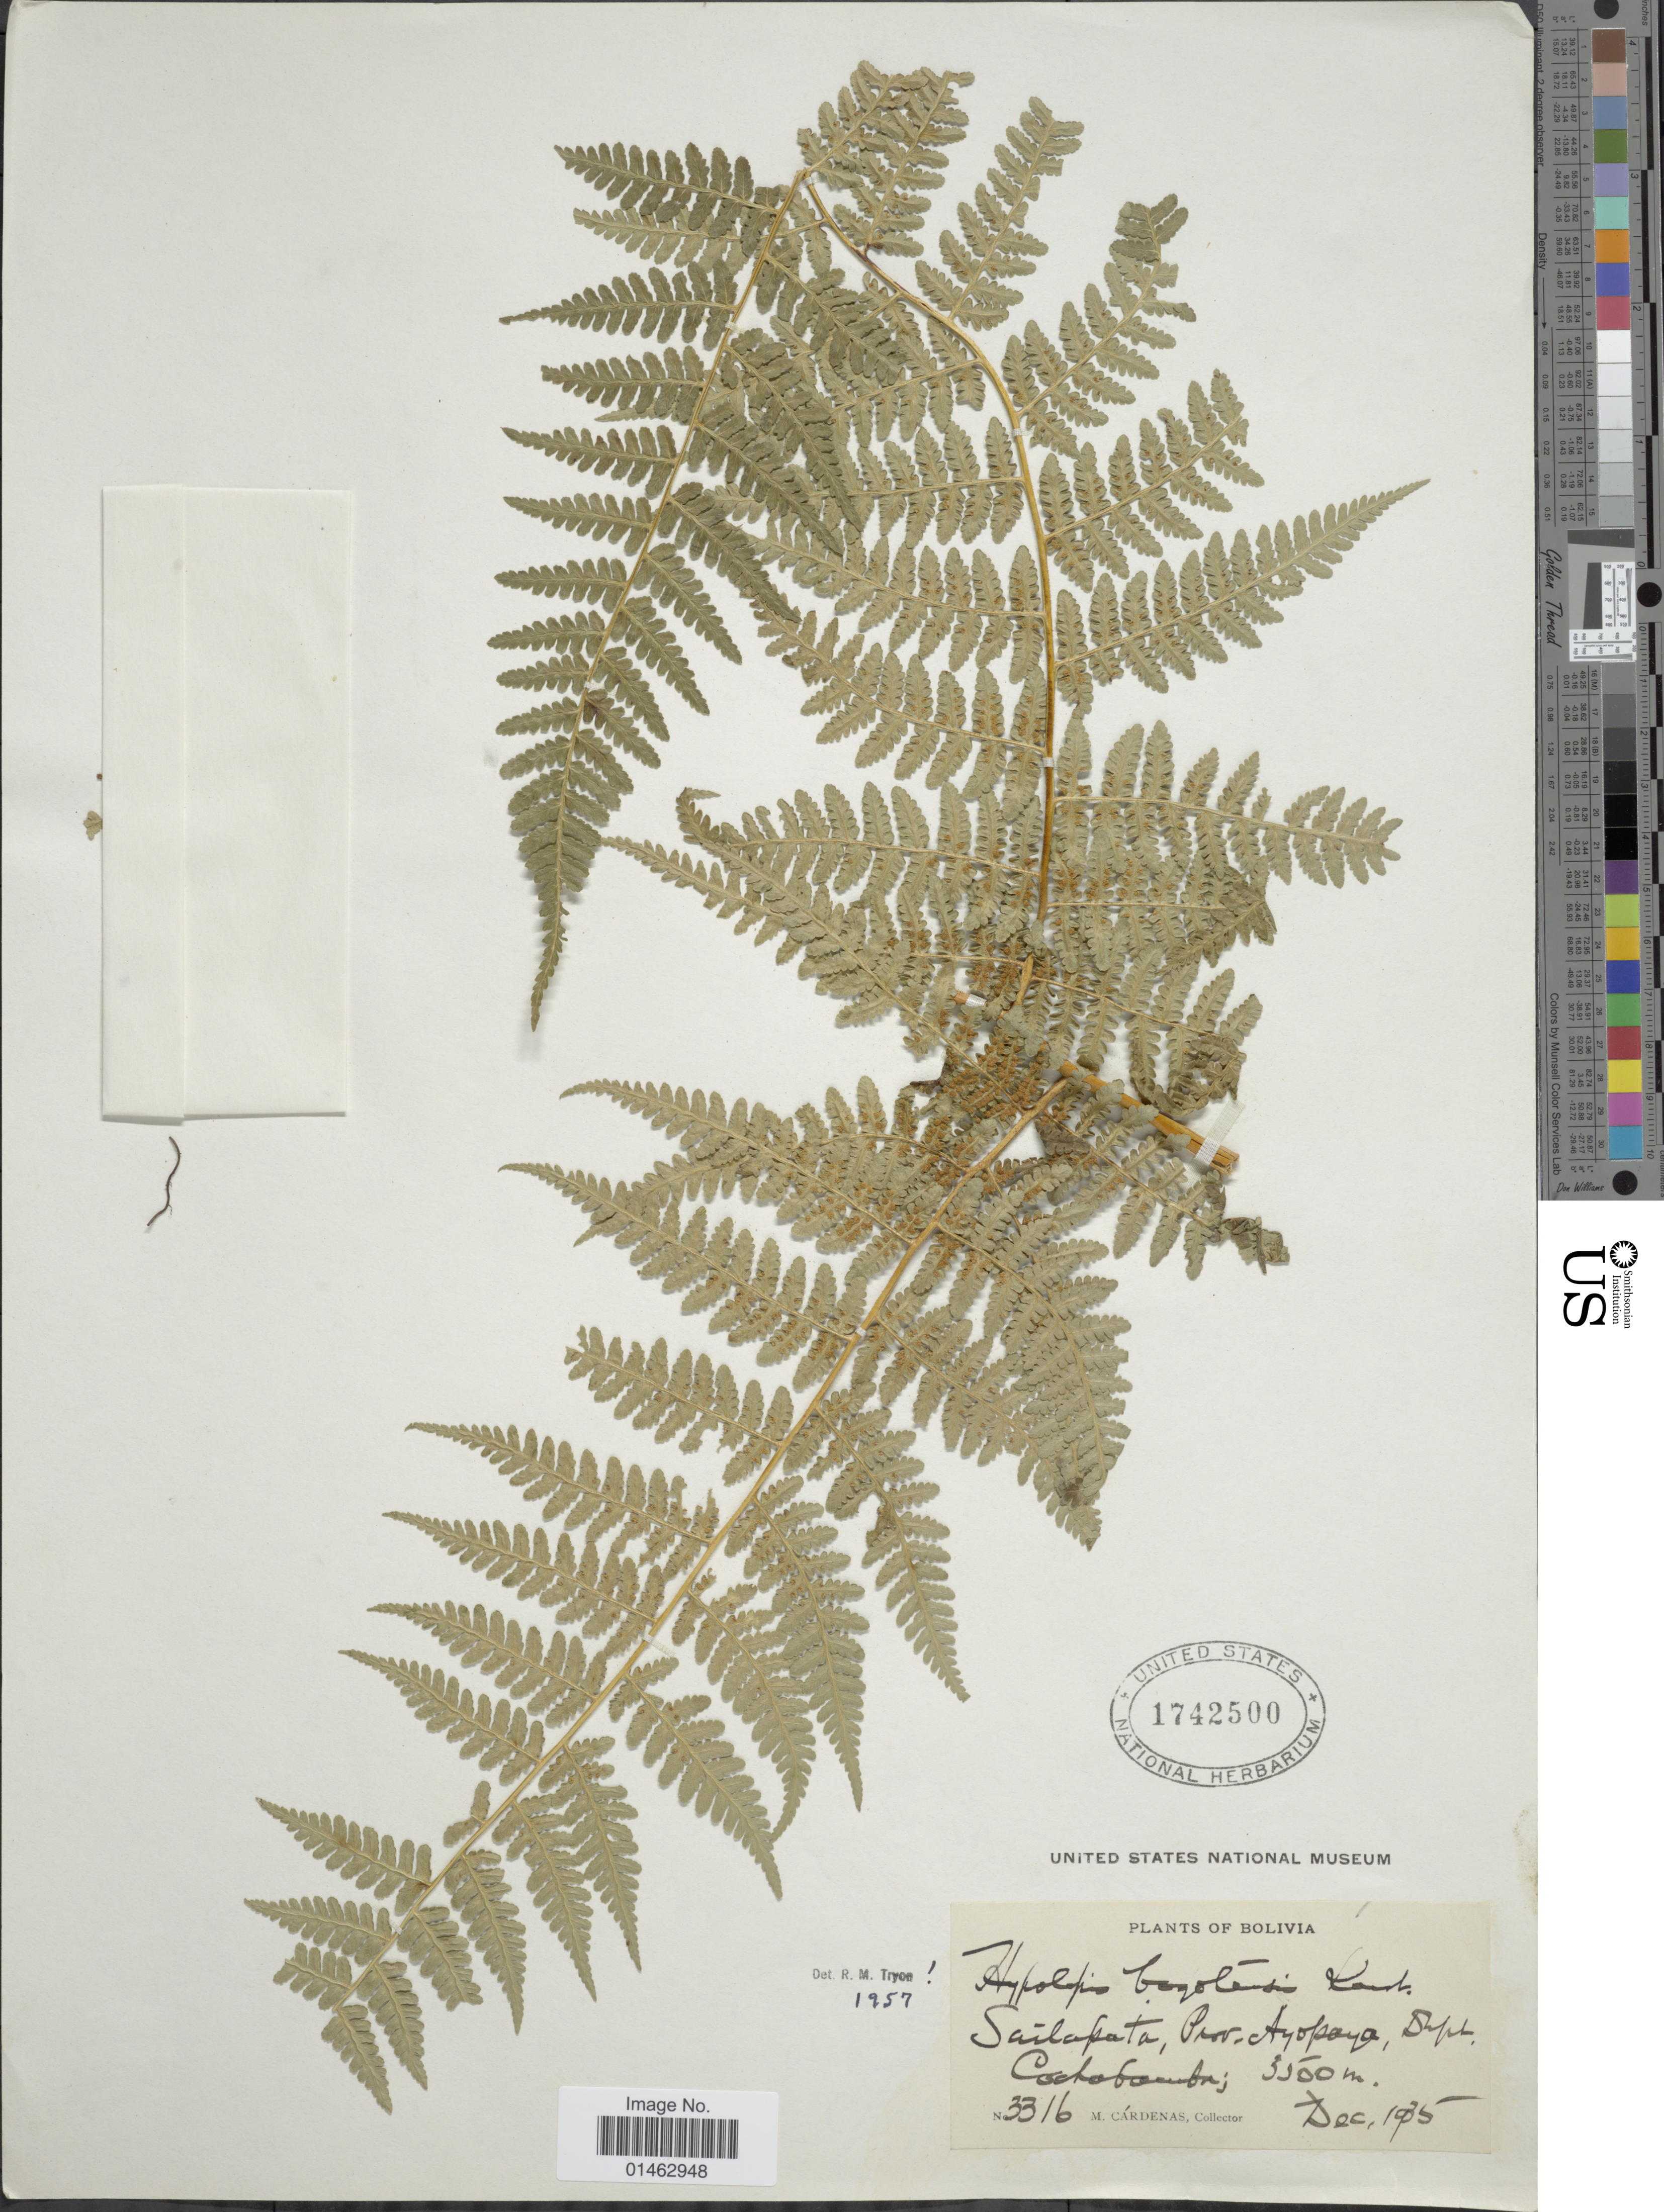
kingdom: Plantae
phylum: Tracheophyta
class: Polypodiopsida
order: Polypodiales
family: Dennstaedtiaceae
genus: Hypolepis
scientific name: Hypolepis bogotensis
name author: H. Karst.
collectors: M. Cárdenas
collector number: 3316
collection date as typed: Dec. 1935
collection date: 1935-12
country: Bolivia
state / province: Cochabamba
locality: Sailapata, Prov. Ayopaya, Dept. Cochabamba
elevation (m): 3500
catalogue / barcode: US 1742500